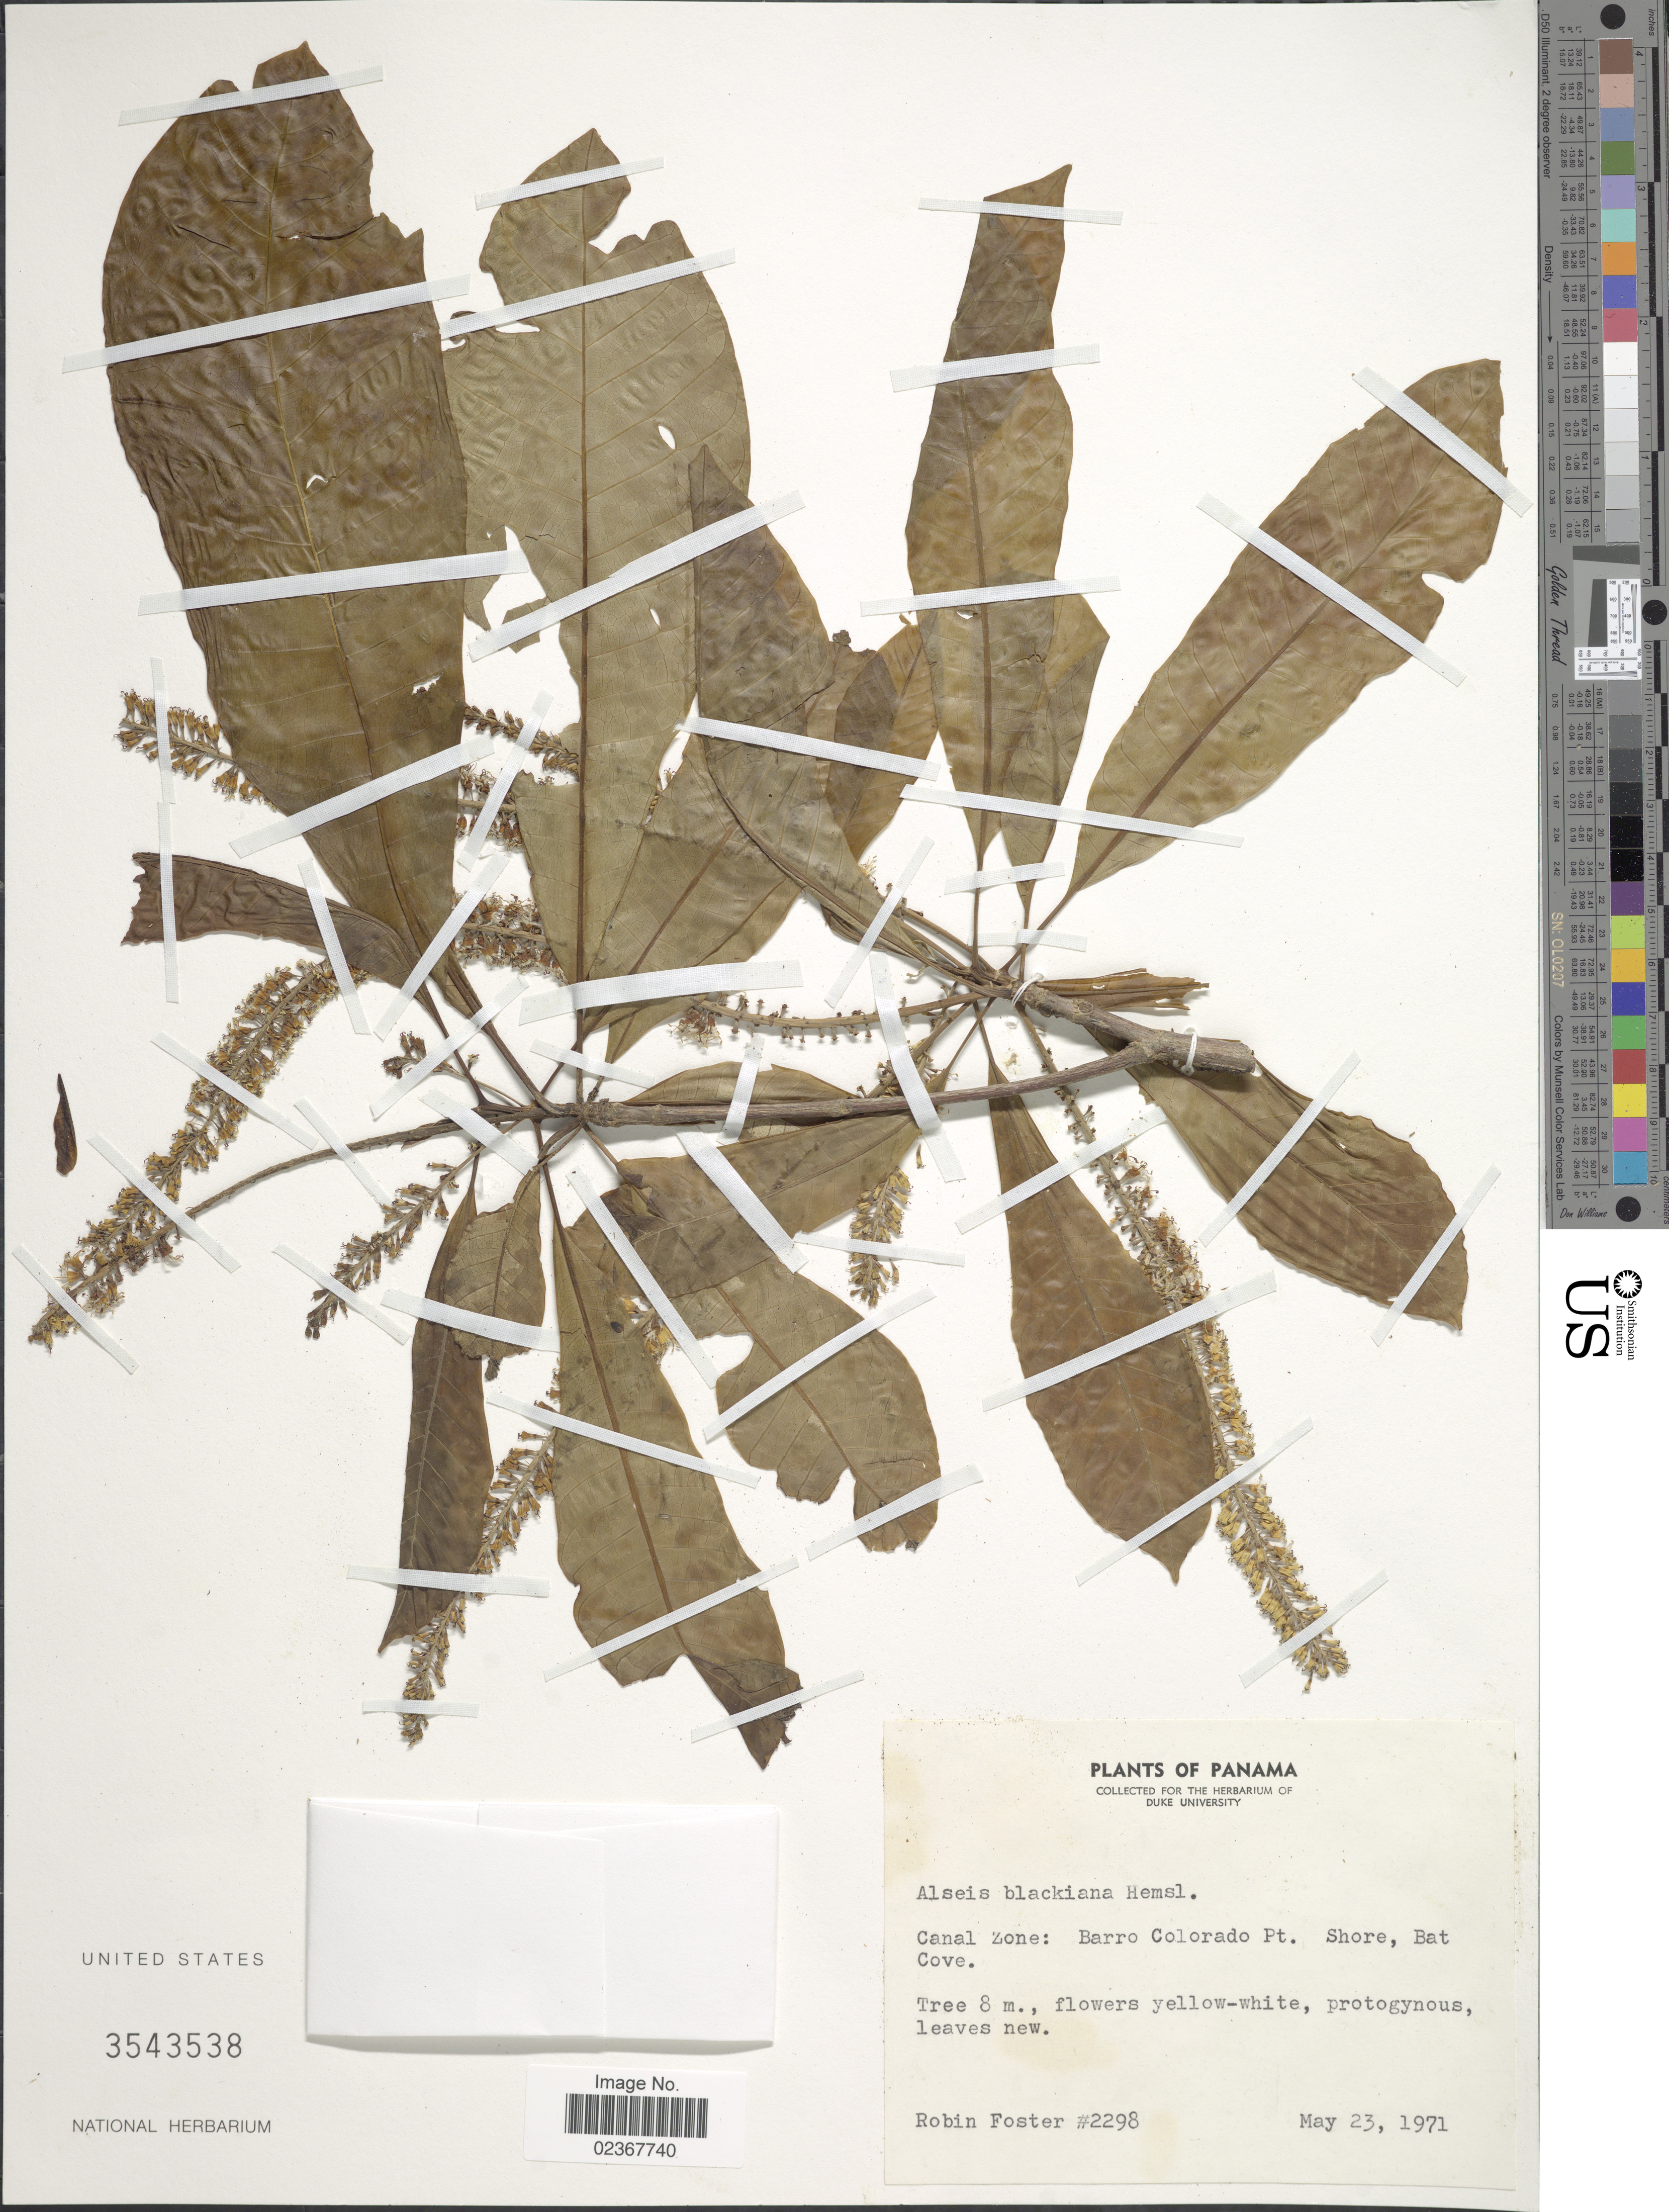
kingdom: Plantae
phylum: Tracheophyta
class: Magnoliopsida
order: Gentianales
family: Rubiaceae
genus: Alseis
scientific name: Alseis blackiana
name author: Hemsl.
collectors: R. B. Foster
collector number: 2298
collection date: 1971-05-23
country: Panama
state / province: Panamá Oeste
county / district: Canal Zone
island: Barro Colorado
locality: Canal Zone: Barro Colorado Pt. Shore, Bat Cove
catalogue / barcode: US 3543538